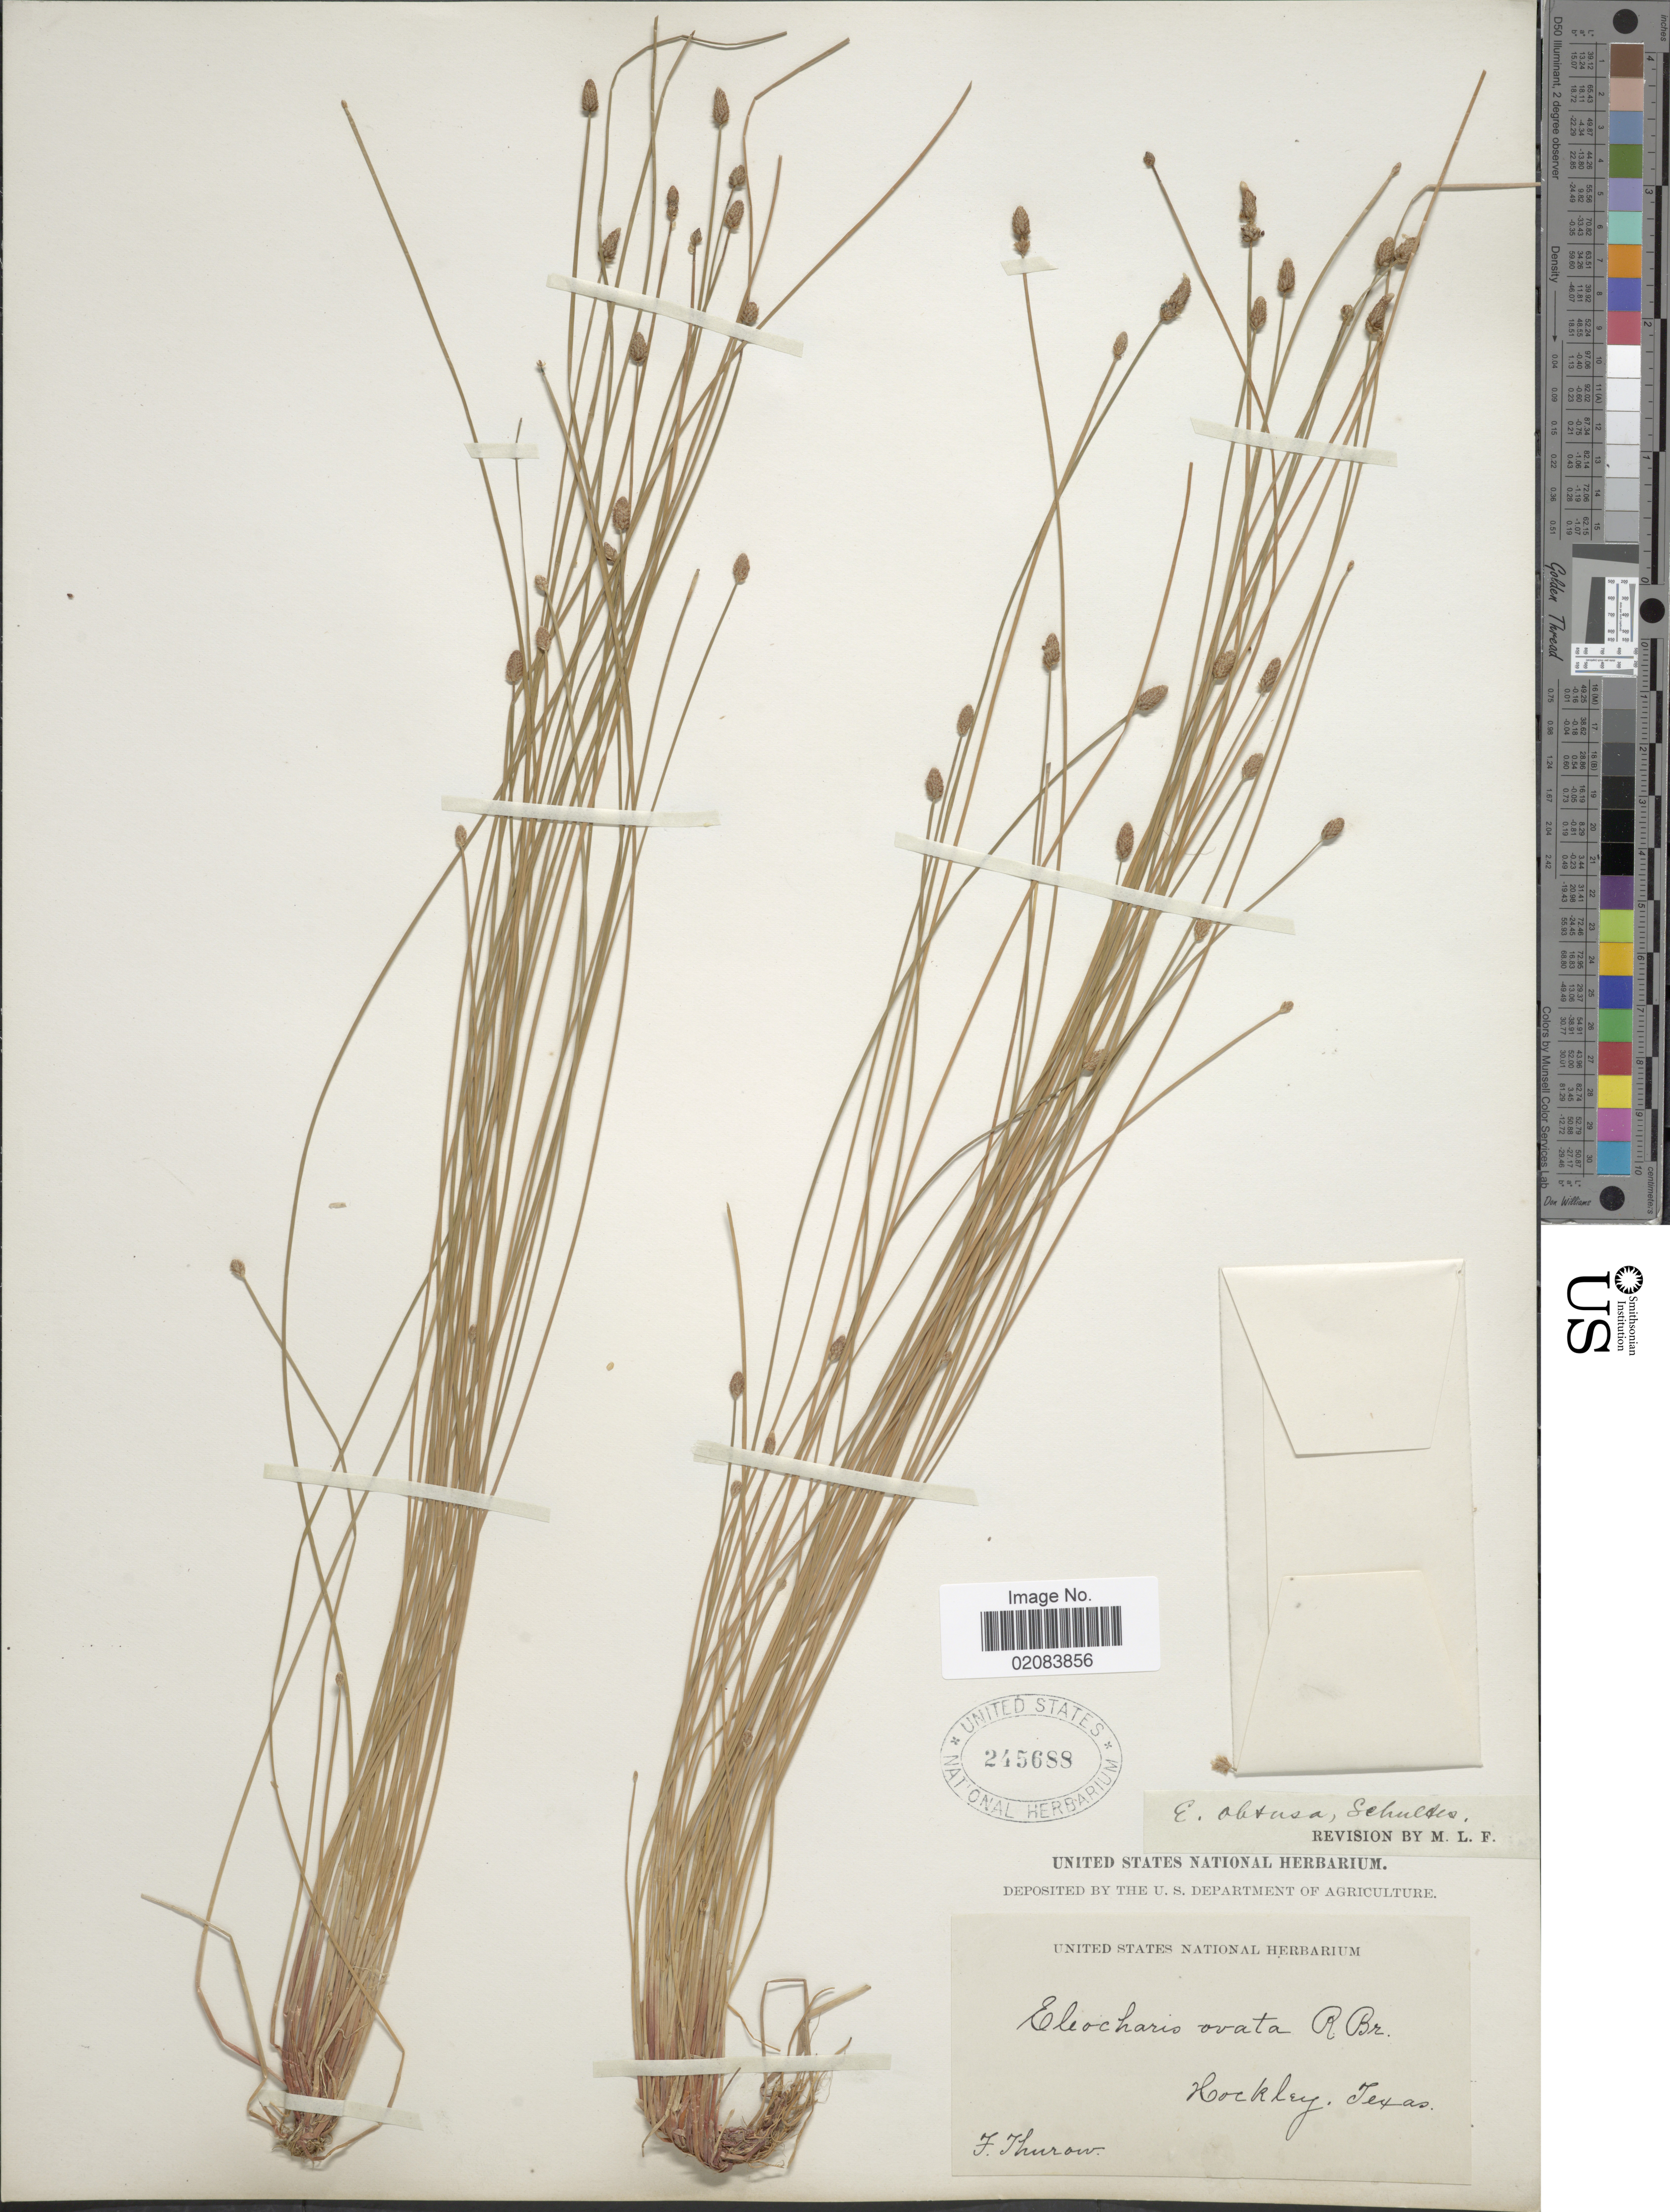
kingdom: Plantae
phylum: Tracheophyta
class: Liliopsida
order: Poales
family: Cyperaceae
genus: Eleocharis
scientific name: Eleocharis obtusa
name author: (Willd.) Schult.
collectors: F. W. Thurow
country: United States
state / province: Texas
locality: Hockley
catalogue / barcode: US 245688